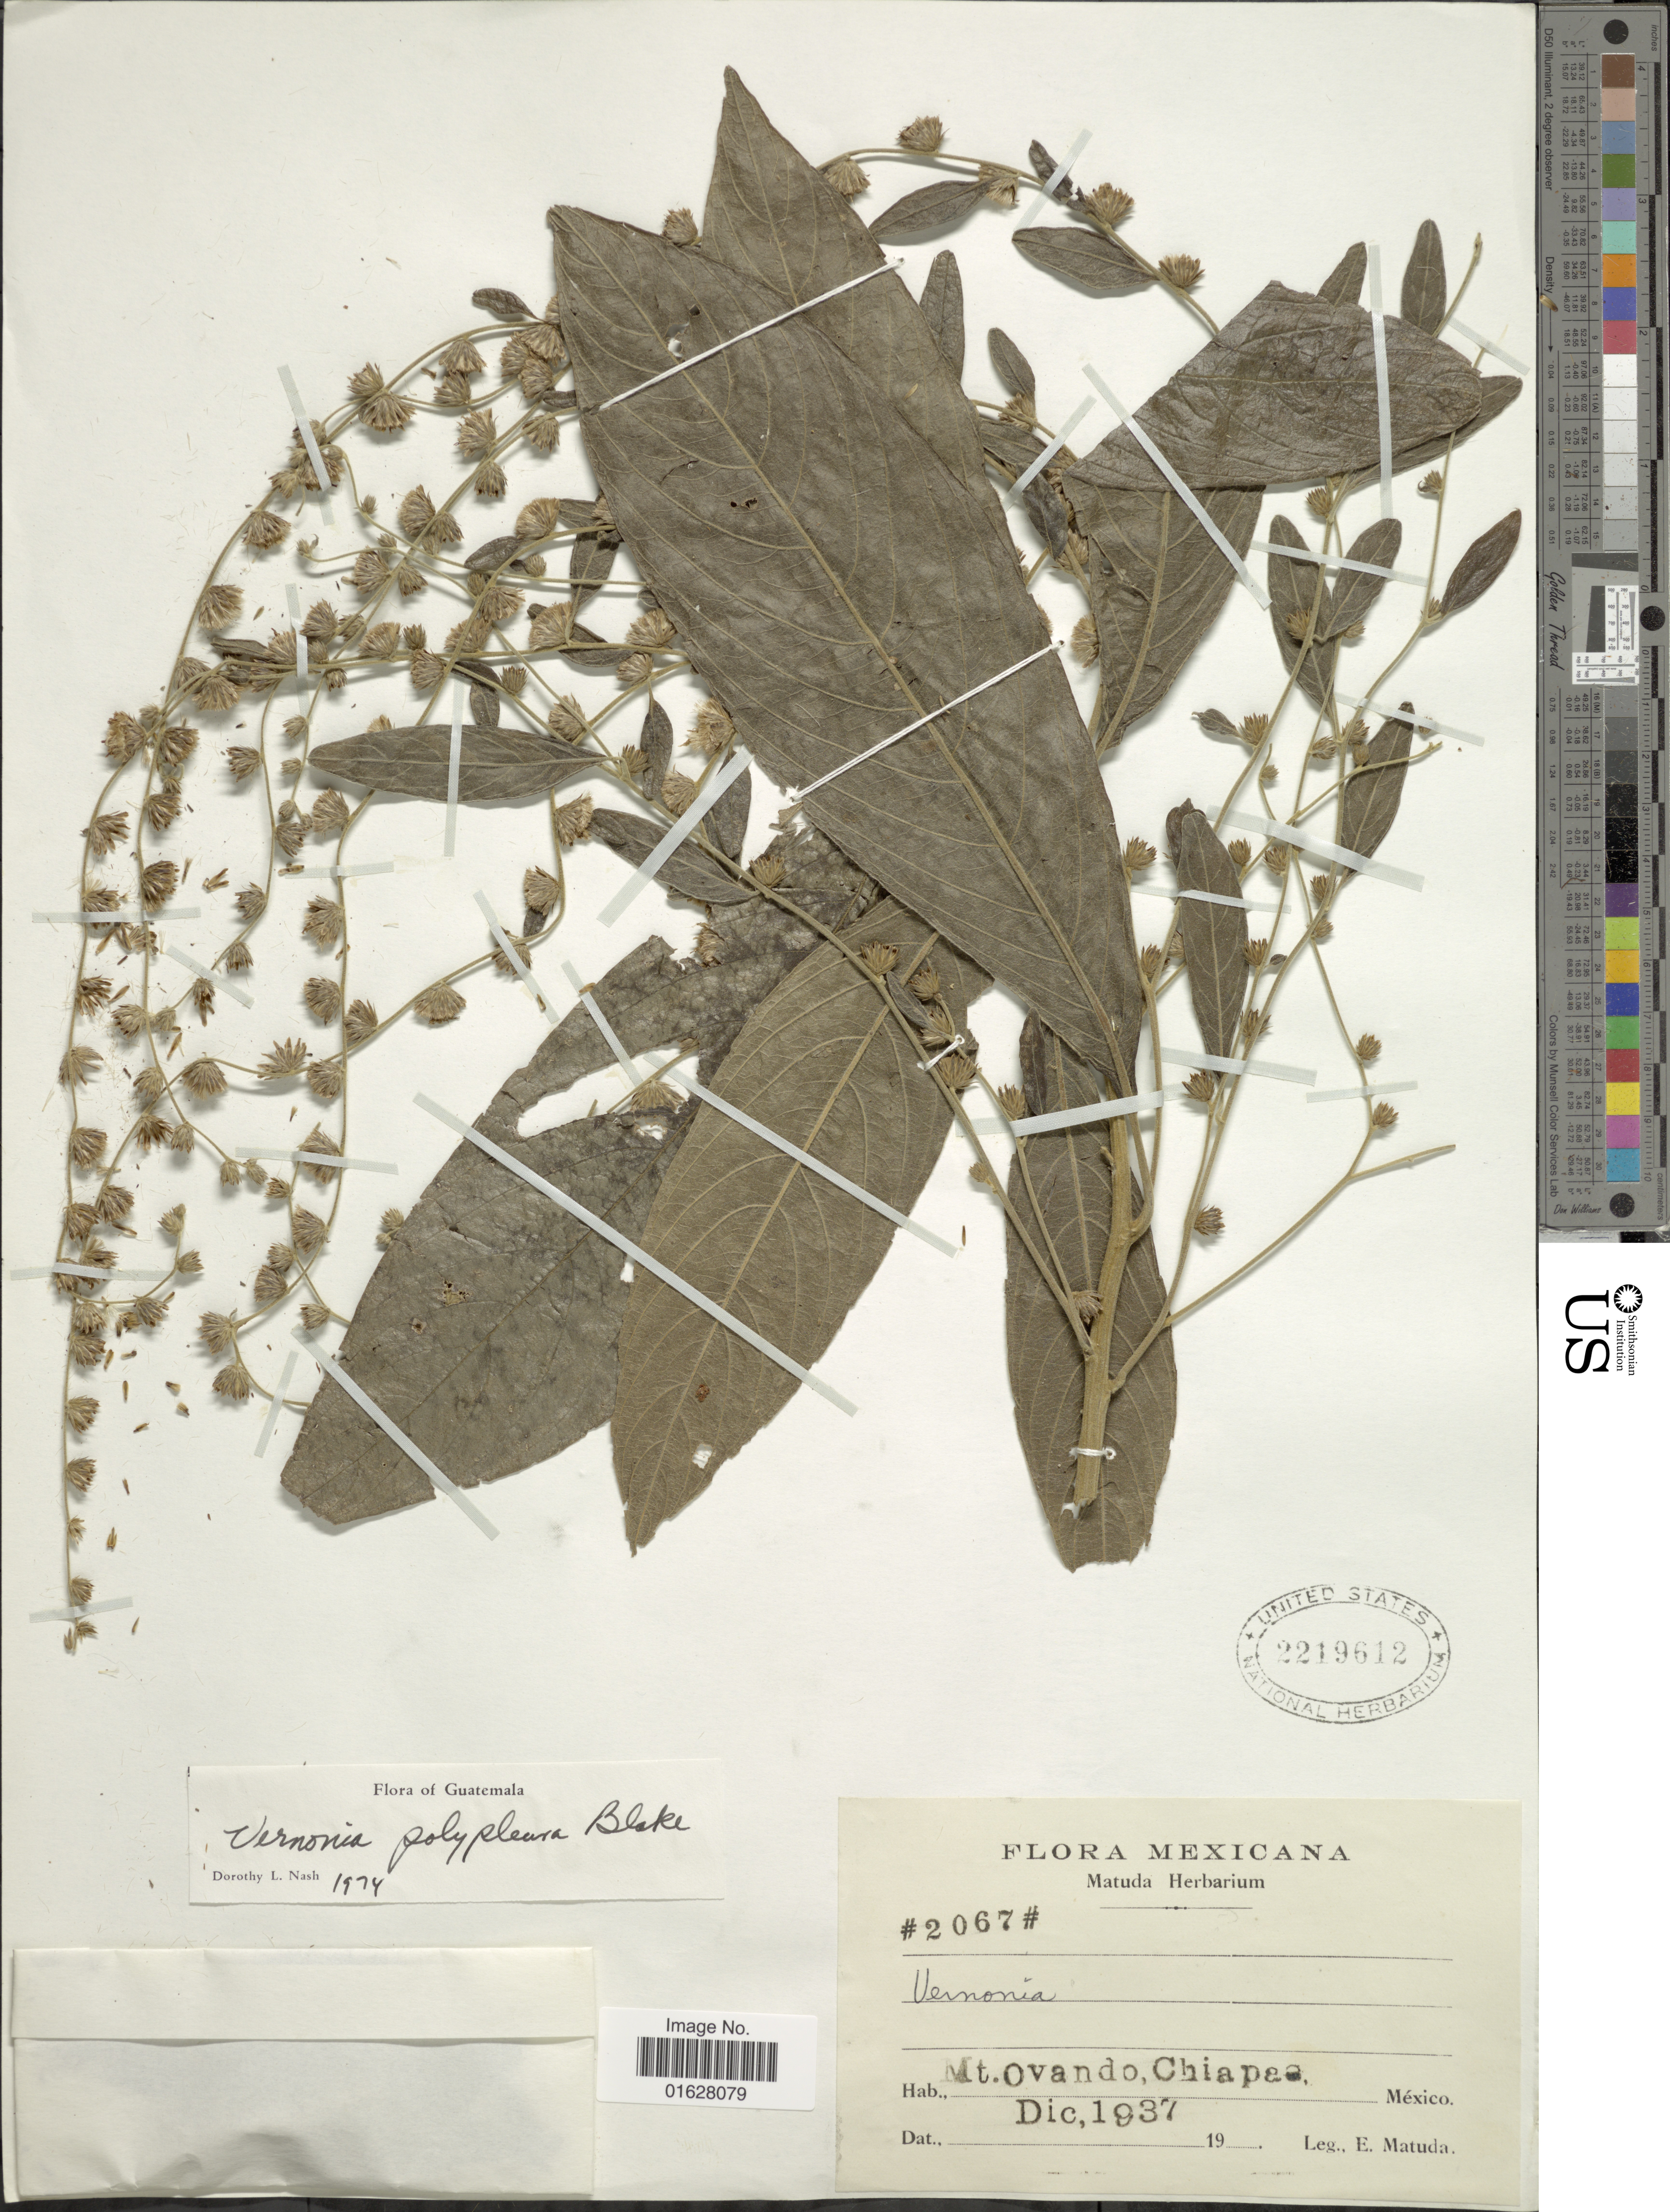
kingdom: Plantae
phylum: Tracheophyta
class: Magnoliopsida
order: Asterales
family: Asteraceae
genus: Lepidaploa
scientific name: Lepidaploa polypleura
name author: (S.F. Blake) H. Rob.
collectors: E. Matuda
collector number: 2067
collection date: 1937-12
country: Mexico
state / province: Chiapas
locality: Mexica. Mt. Ovando, Chiapas, Mexico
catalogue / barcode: US 2219612